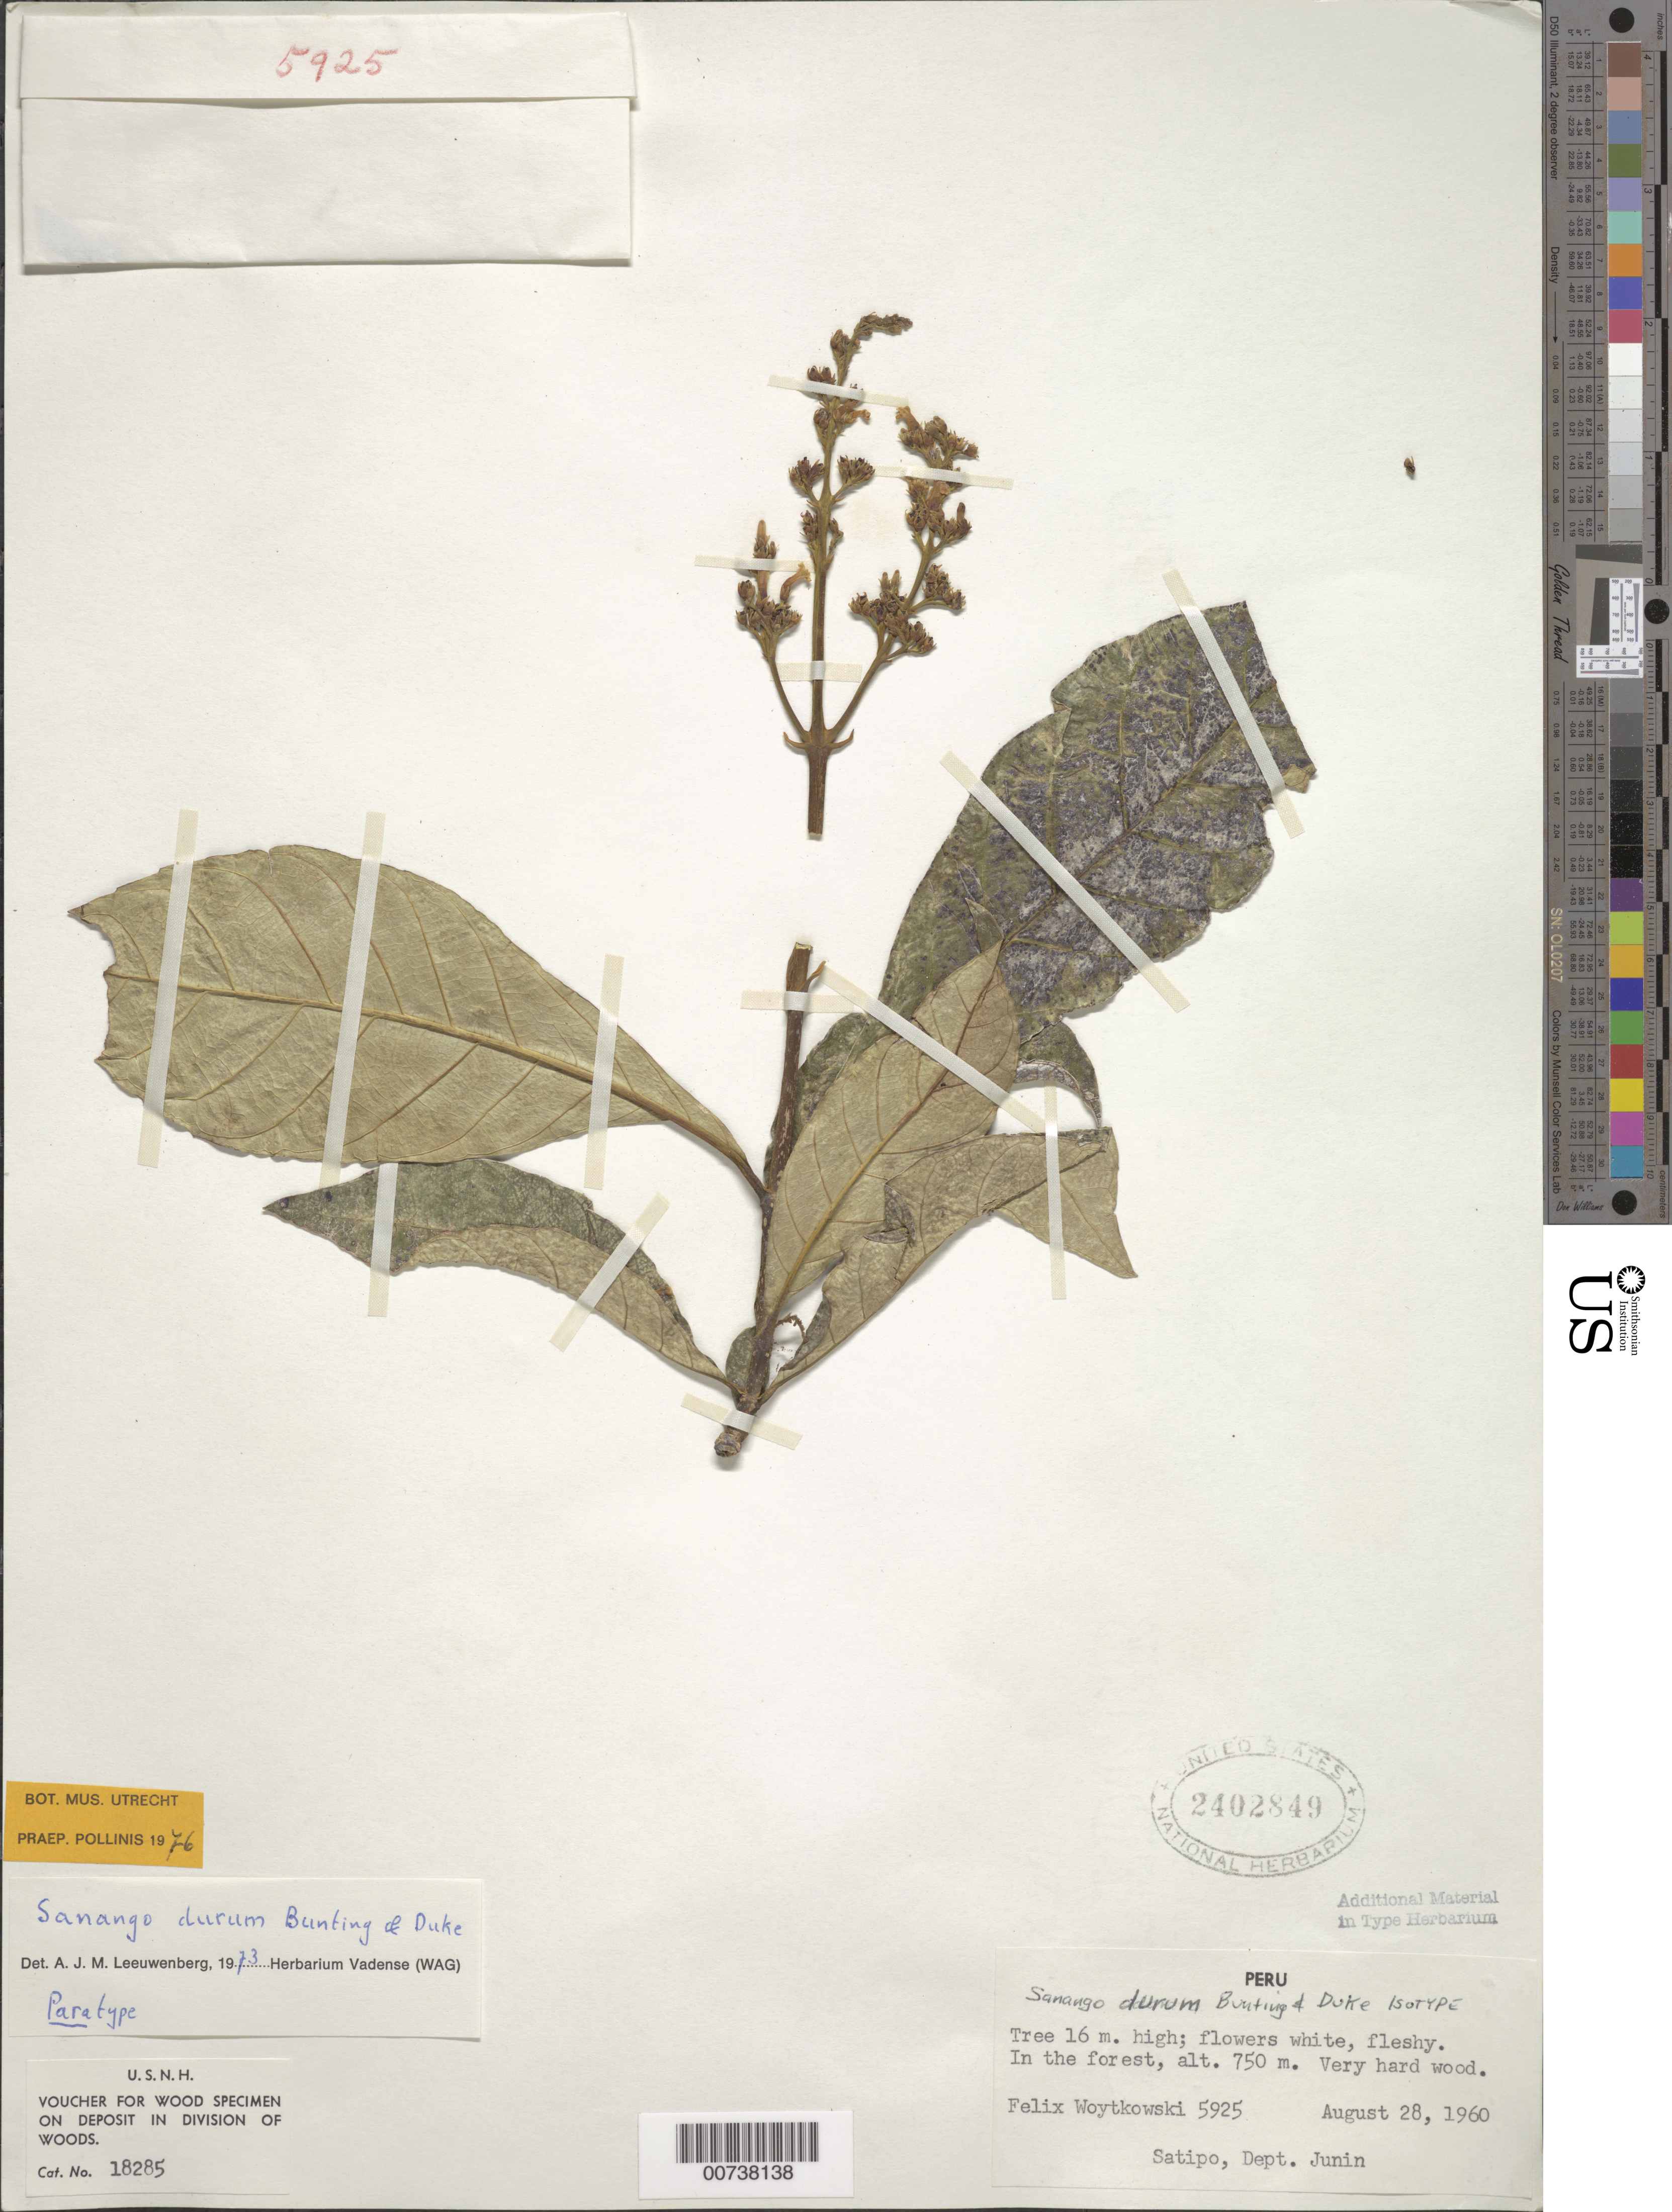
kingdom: Plantae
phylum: Tracheophyta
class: Magnoliopsida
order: Lamiales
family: Gesneriaceae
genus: Sanango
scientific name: Sanango racemosum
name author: (Ruiz & Pav.) Barringer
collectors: F. Woytkowski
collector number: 5925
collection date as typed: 28 Aug 1960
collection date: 1960-08-28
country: Peru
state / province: Junín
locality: Satipo.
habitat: In the forest.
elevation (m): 750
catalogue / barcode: US 2402849